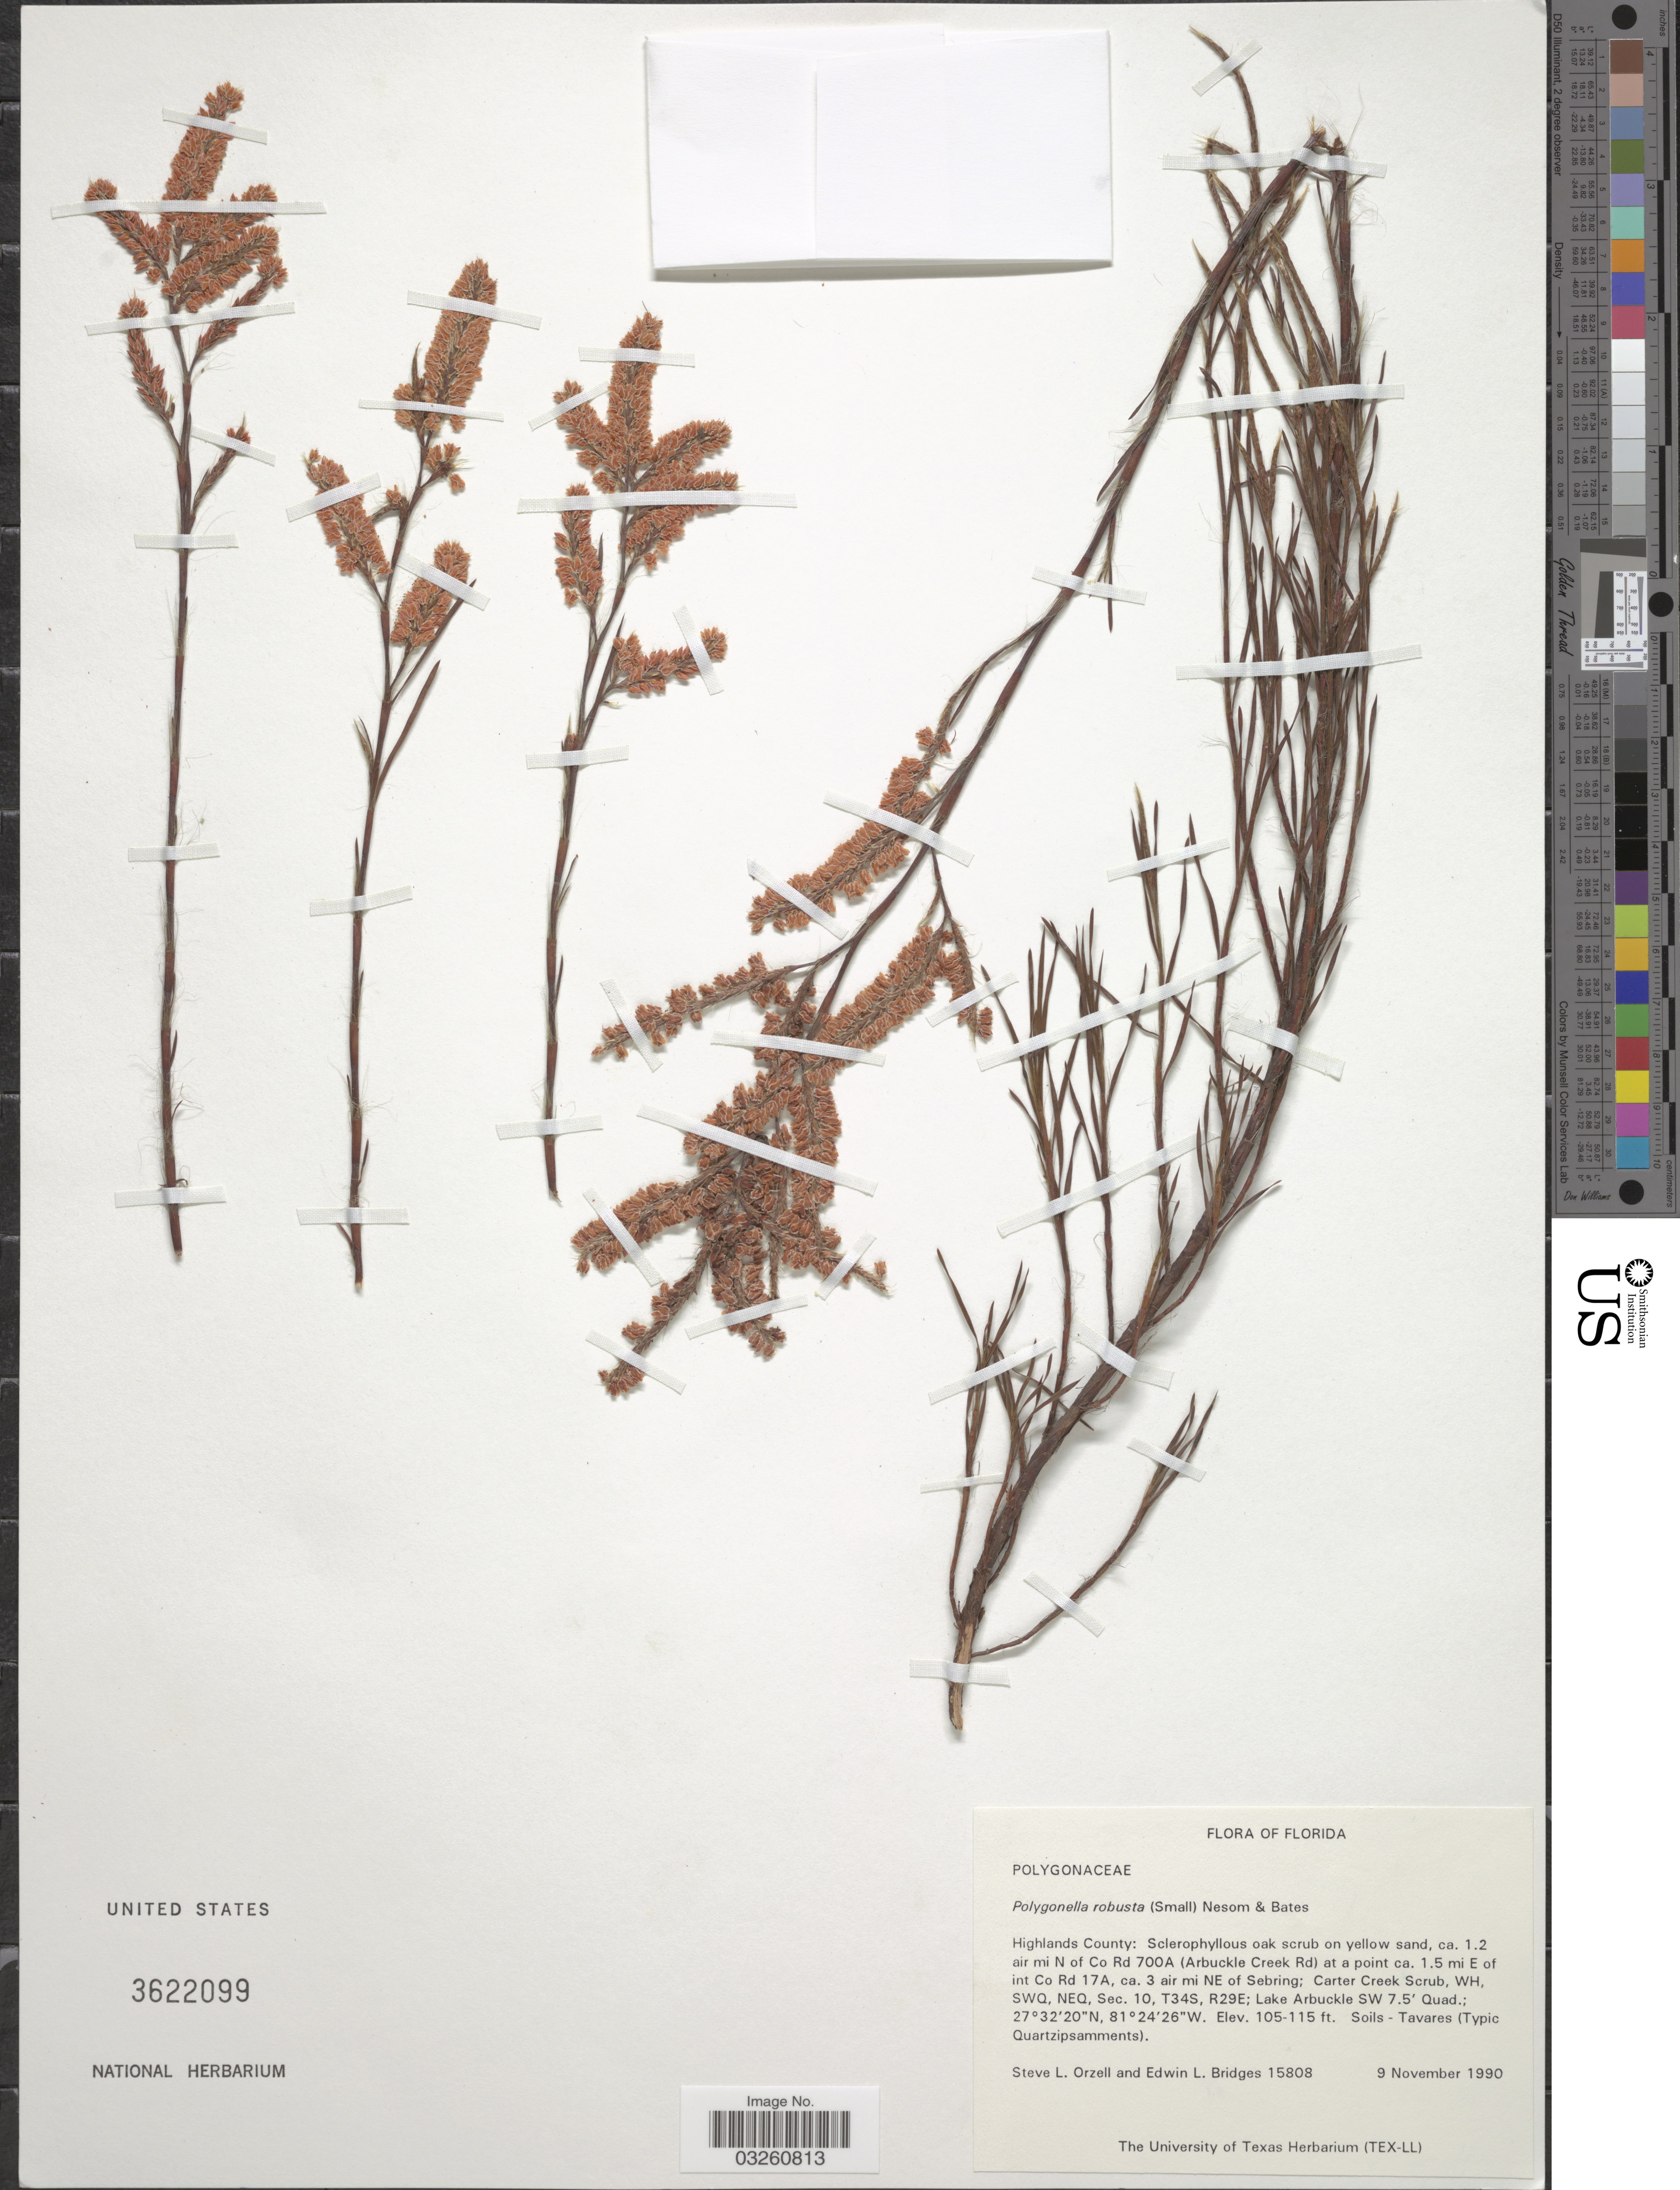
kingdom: Plantae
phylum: Tracheophyta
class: Magnoliopsida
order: Caryophyllales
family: Polygonaceae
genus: Polygonella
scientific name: Polygonella robusta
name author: (Small) G.L. Nesom & V.M. Bates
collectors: S. Orzell & E. Bridges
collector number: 15808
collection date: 1990-11-09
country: United States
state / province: Florida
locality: Highlands County: ca. 1.2 air mile N of Co Rd 700A (Arbuckle Creek Rd) at a point ca. 1.5 mi E of int Rd 17A, ca. 3 air mi NE of Sebring; Carter Creek Scrub, WH, SWQ, NEQ, Sec. 10, T34S, R29E; Lake Arbuckle SW 7.5' Quad.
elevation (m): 32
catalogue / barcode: US 3622099